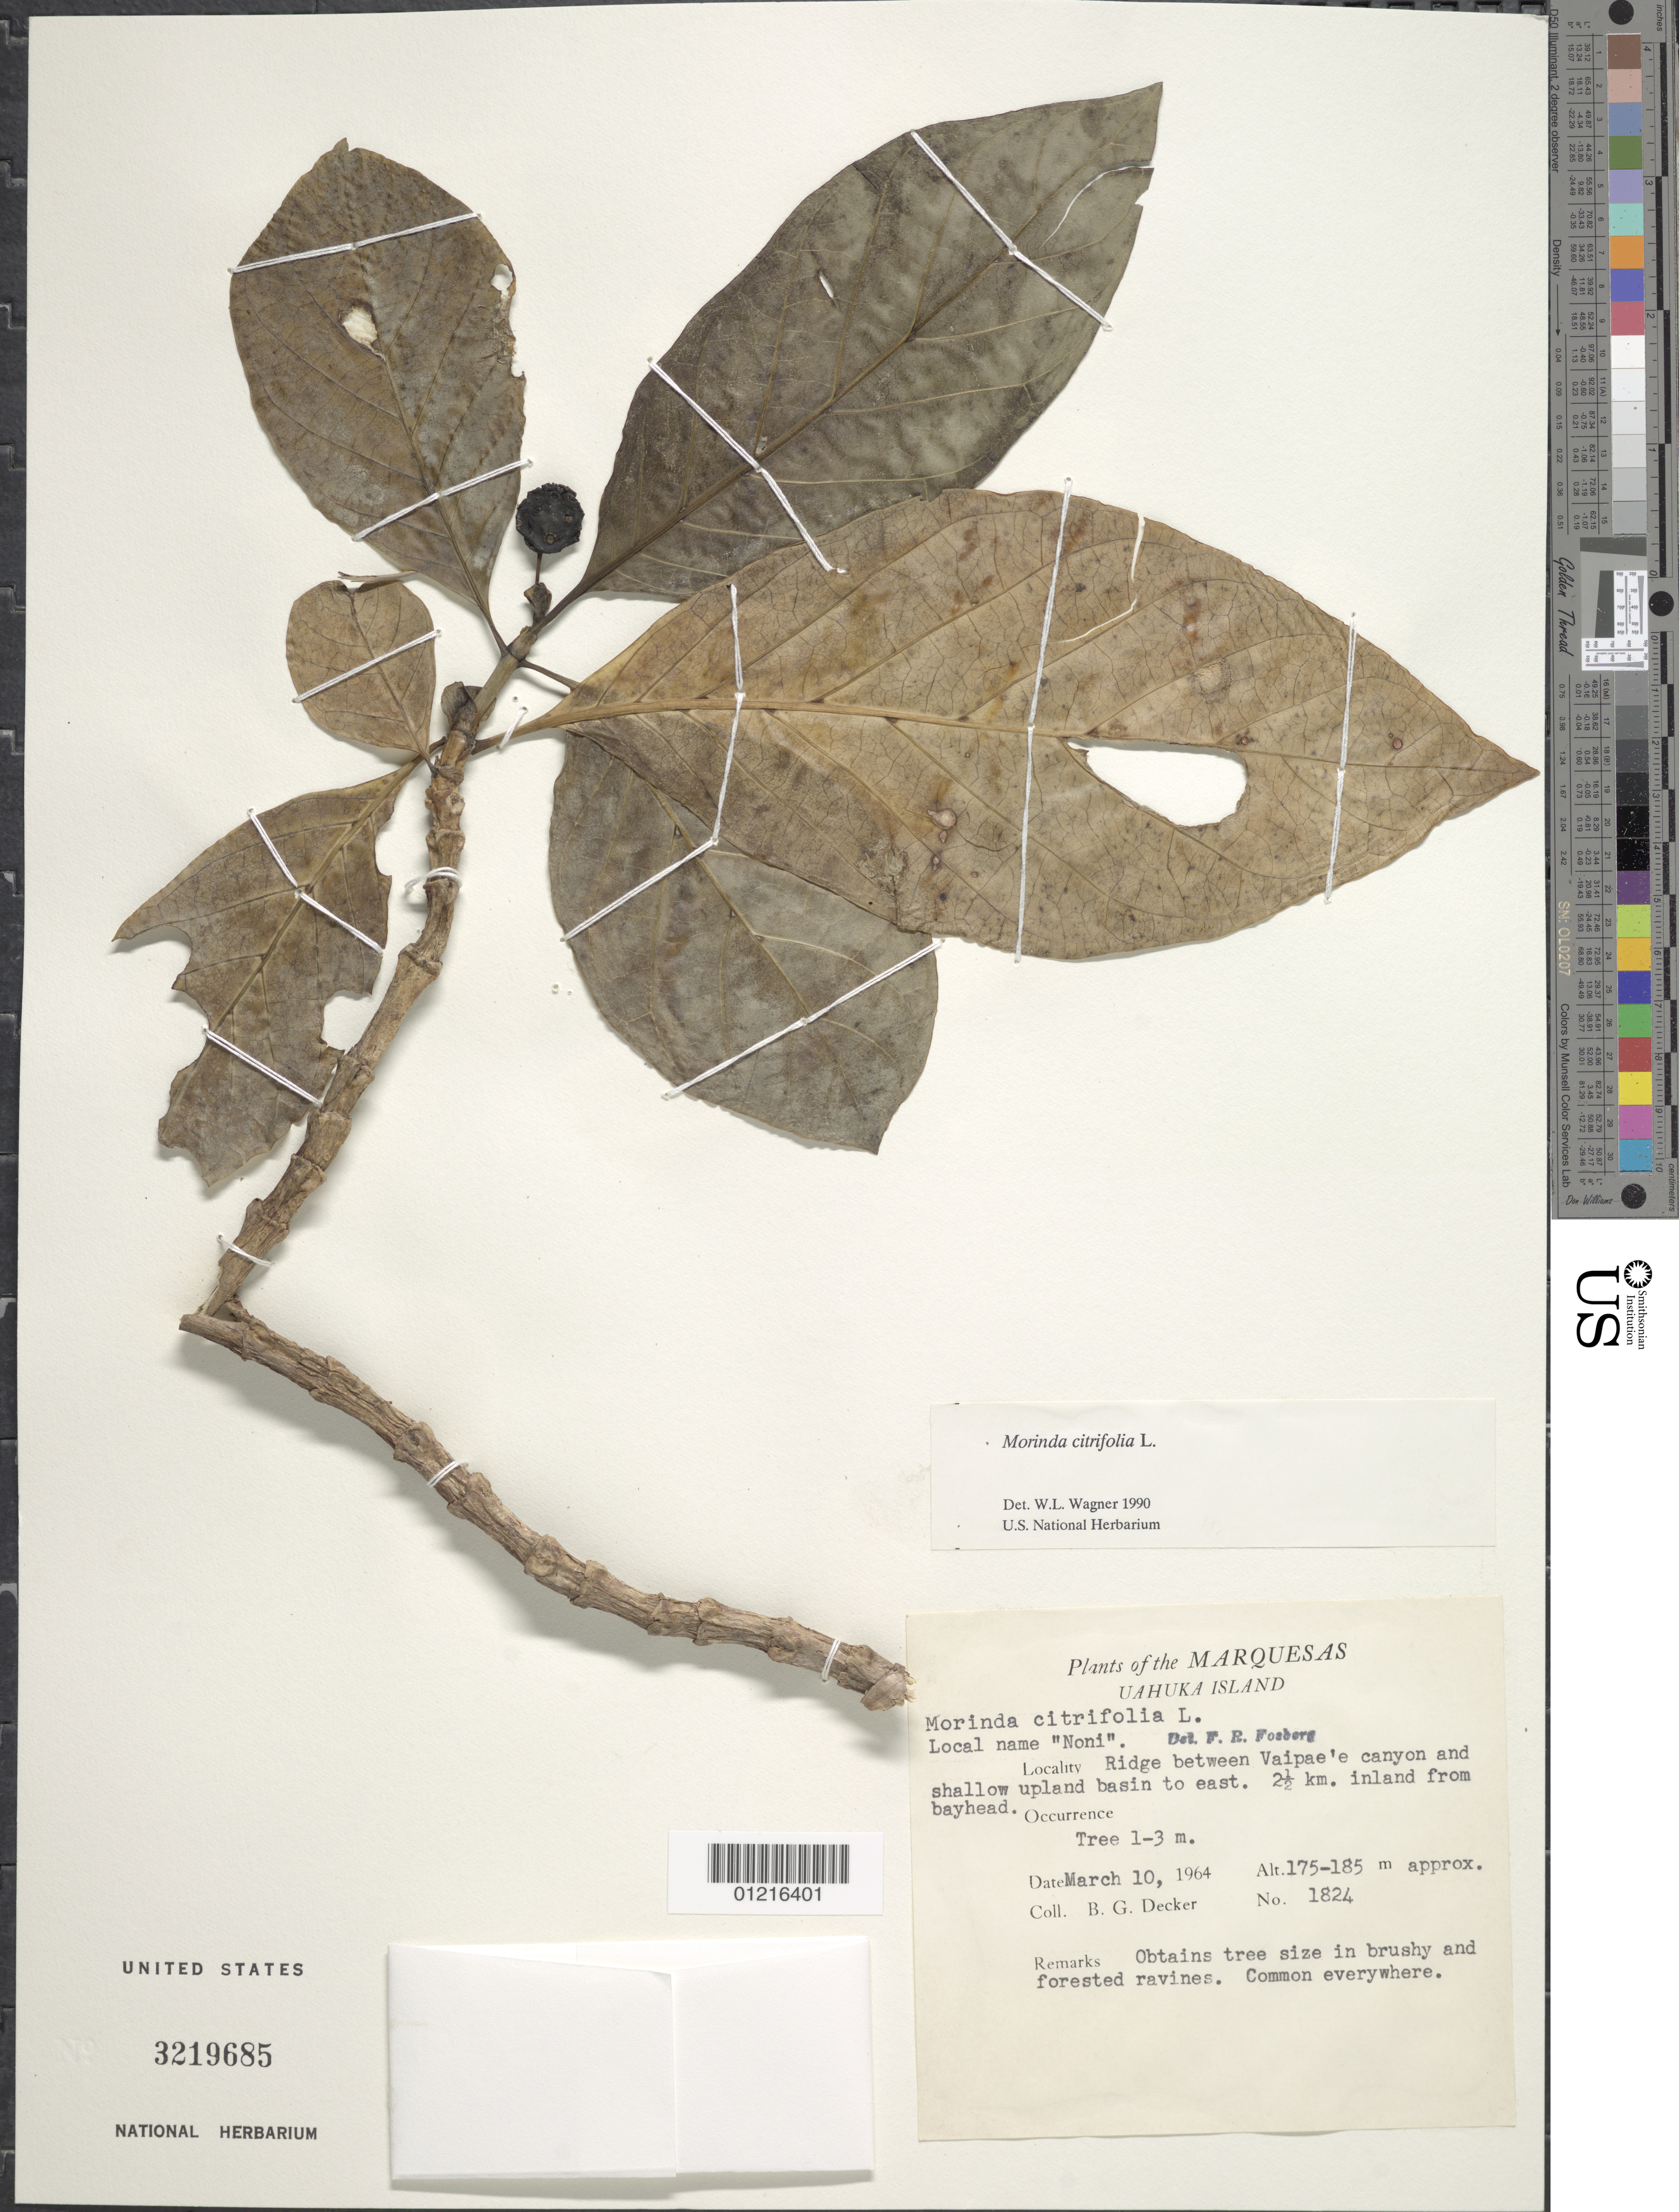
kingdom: Plantae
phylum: Tracheophyta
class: Magnoliopsida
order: Gentianales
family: Rubiaceae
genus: Morinda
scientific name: Morinda citrifolia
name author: L.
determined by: Wagner, W. L., (BOT), Smithsonian Institution - National Museum of Natural History (UNITED STATES)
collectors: B. G. Decker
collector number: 1824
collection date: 1964-03-10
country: French Polynesia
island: Ua Huka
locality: ridge between Vaipae'e canyon and shallow upland basin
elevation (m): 175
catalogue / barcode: US 3219685